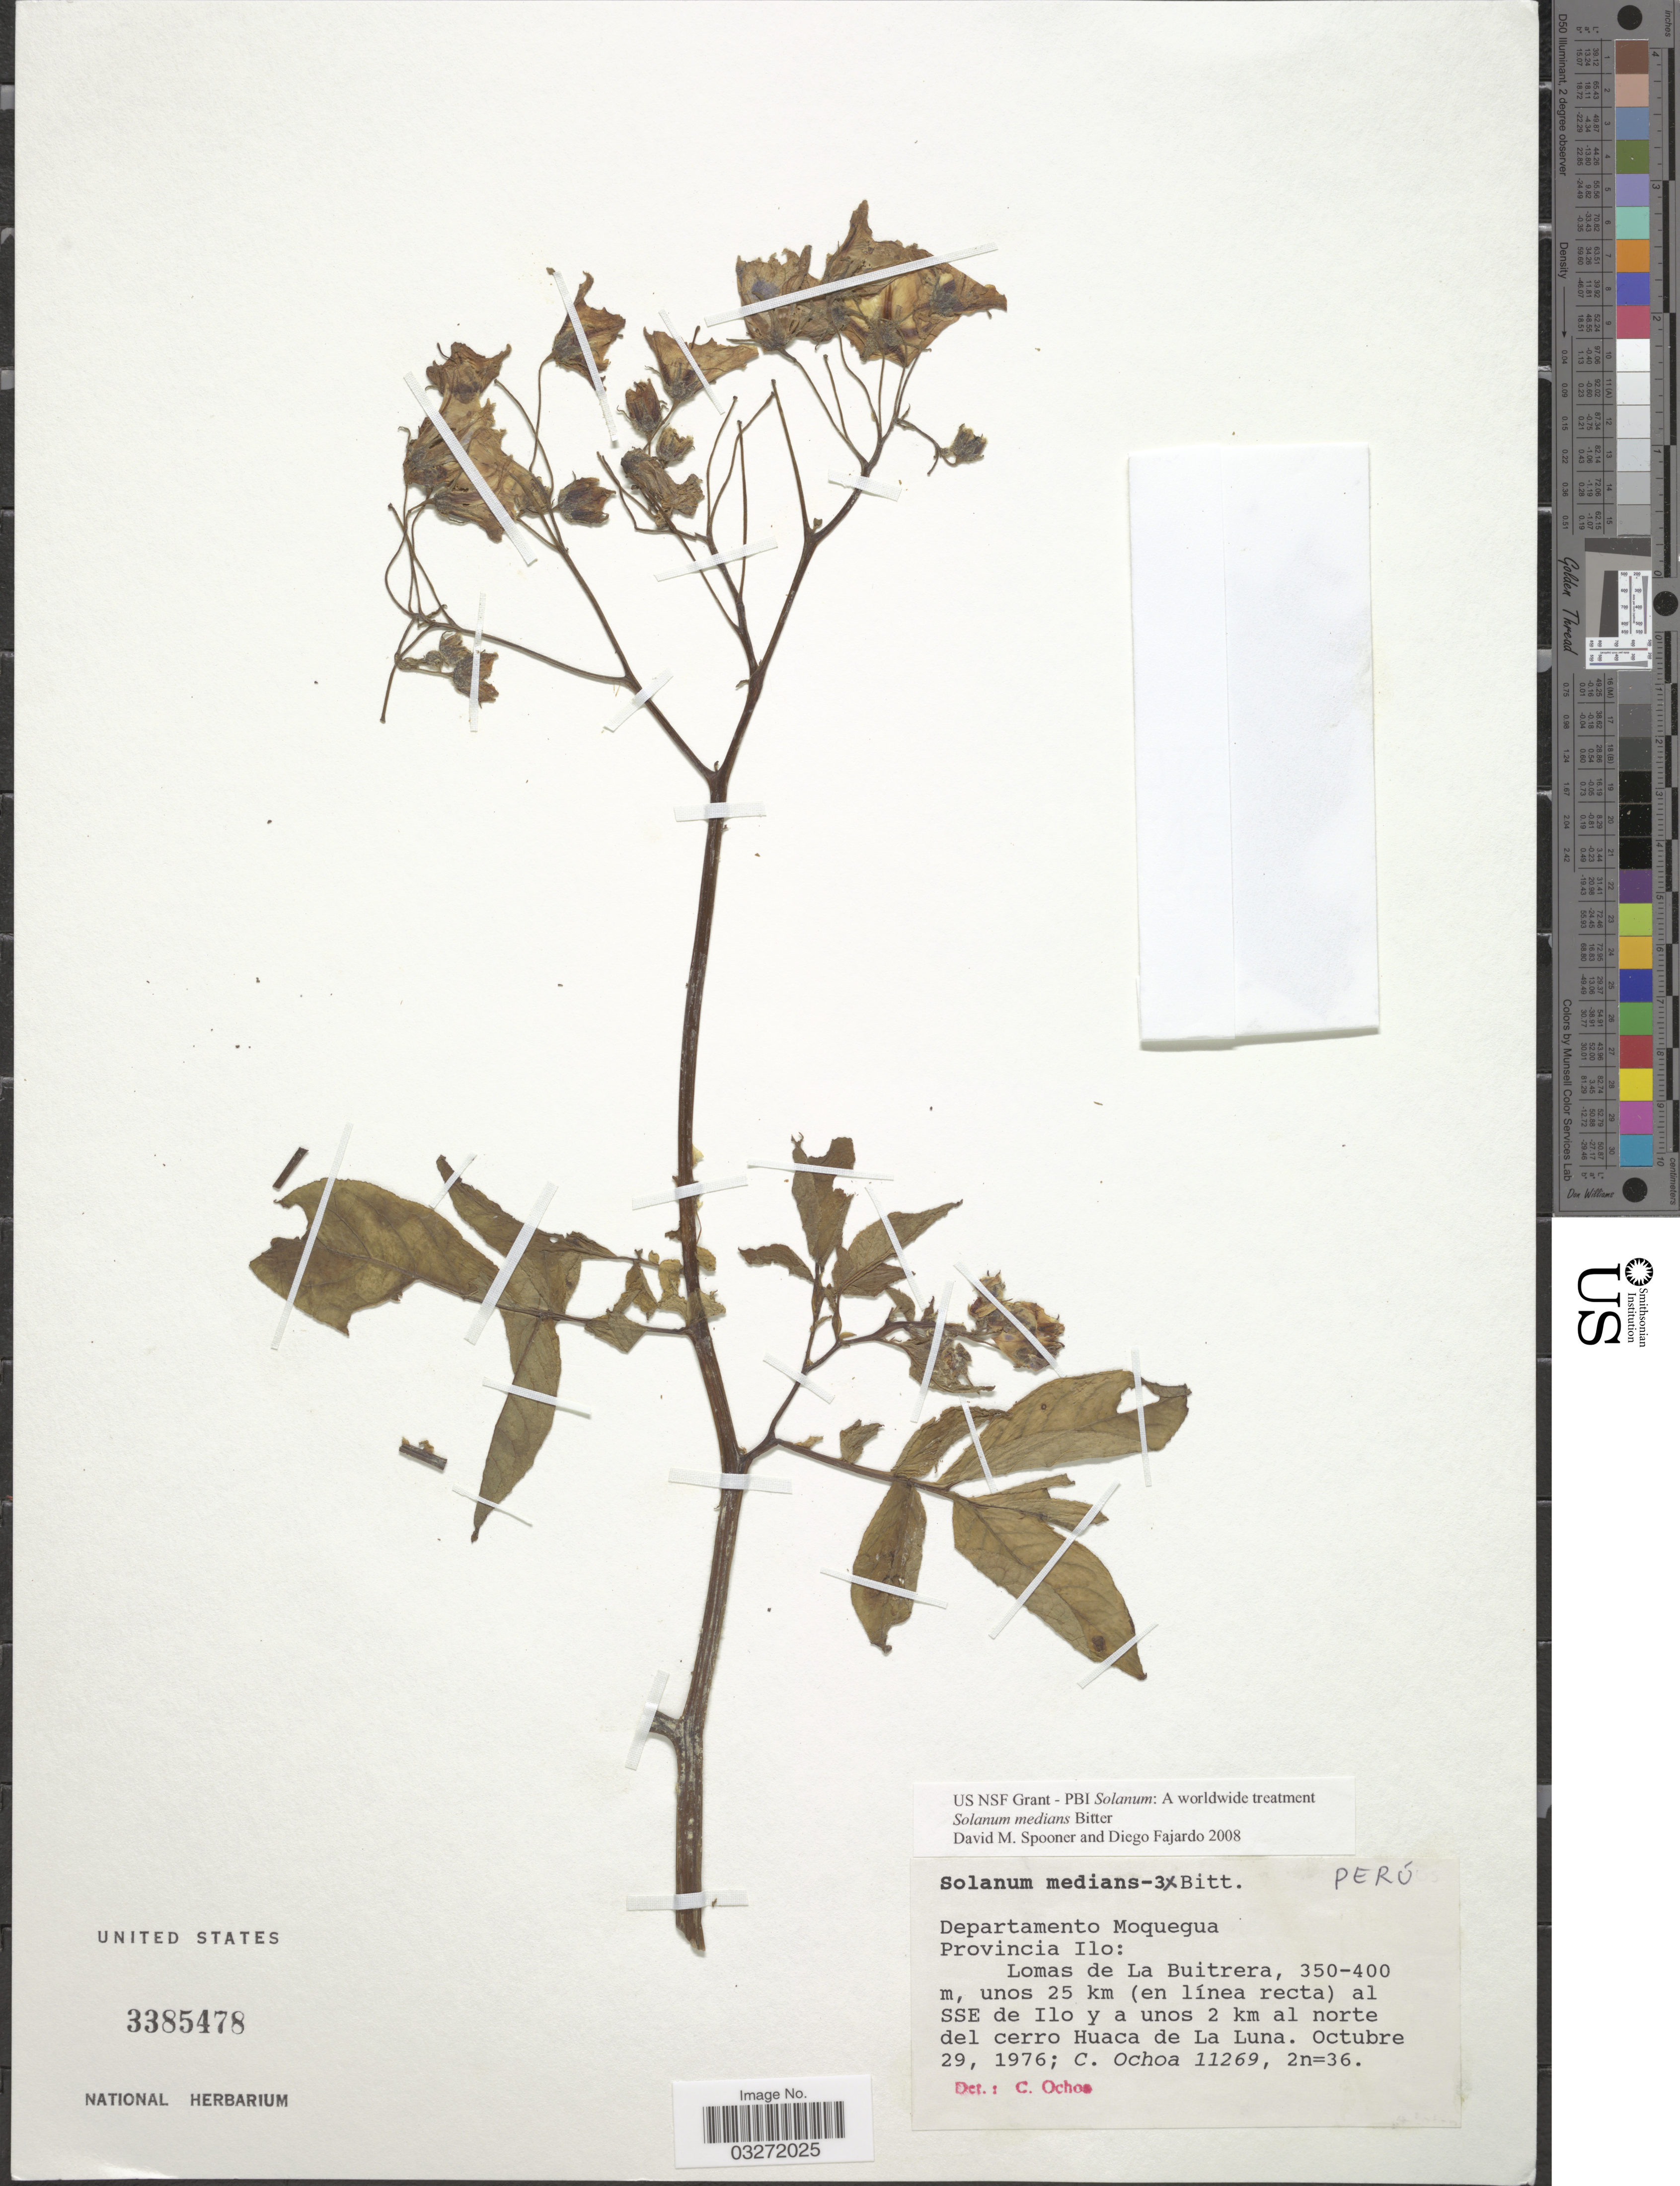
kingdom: Plantae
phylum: Tracheophyta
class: Magnoliopsida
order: Solanales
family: Solanaceae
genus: Solanum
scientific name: Solanum medians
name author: Bitter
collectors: C. Ochoa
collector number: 11269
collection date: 1976-10-29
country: Peru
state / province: Moquegua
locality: Departamento Moquegua. Provincia Ilo: Lomas de La Buitrera, unos 25 km (en línea recta) al SSE de Ilo y a unos 2 km al norte del cerro Huaca de La Luna.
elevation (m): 350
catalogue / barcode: US 3385478